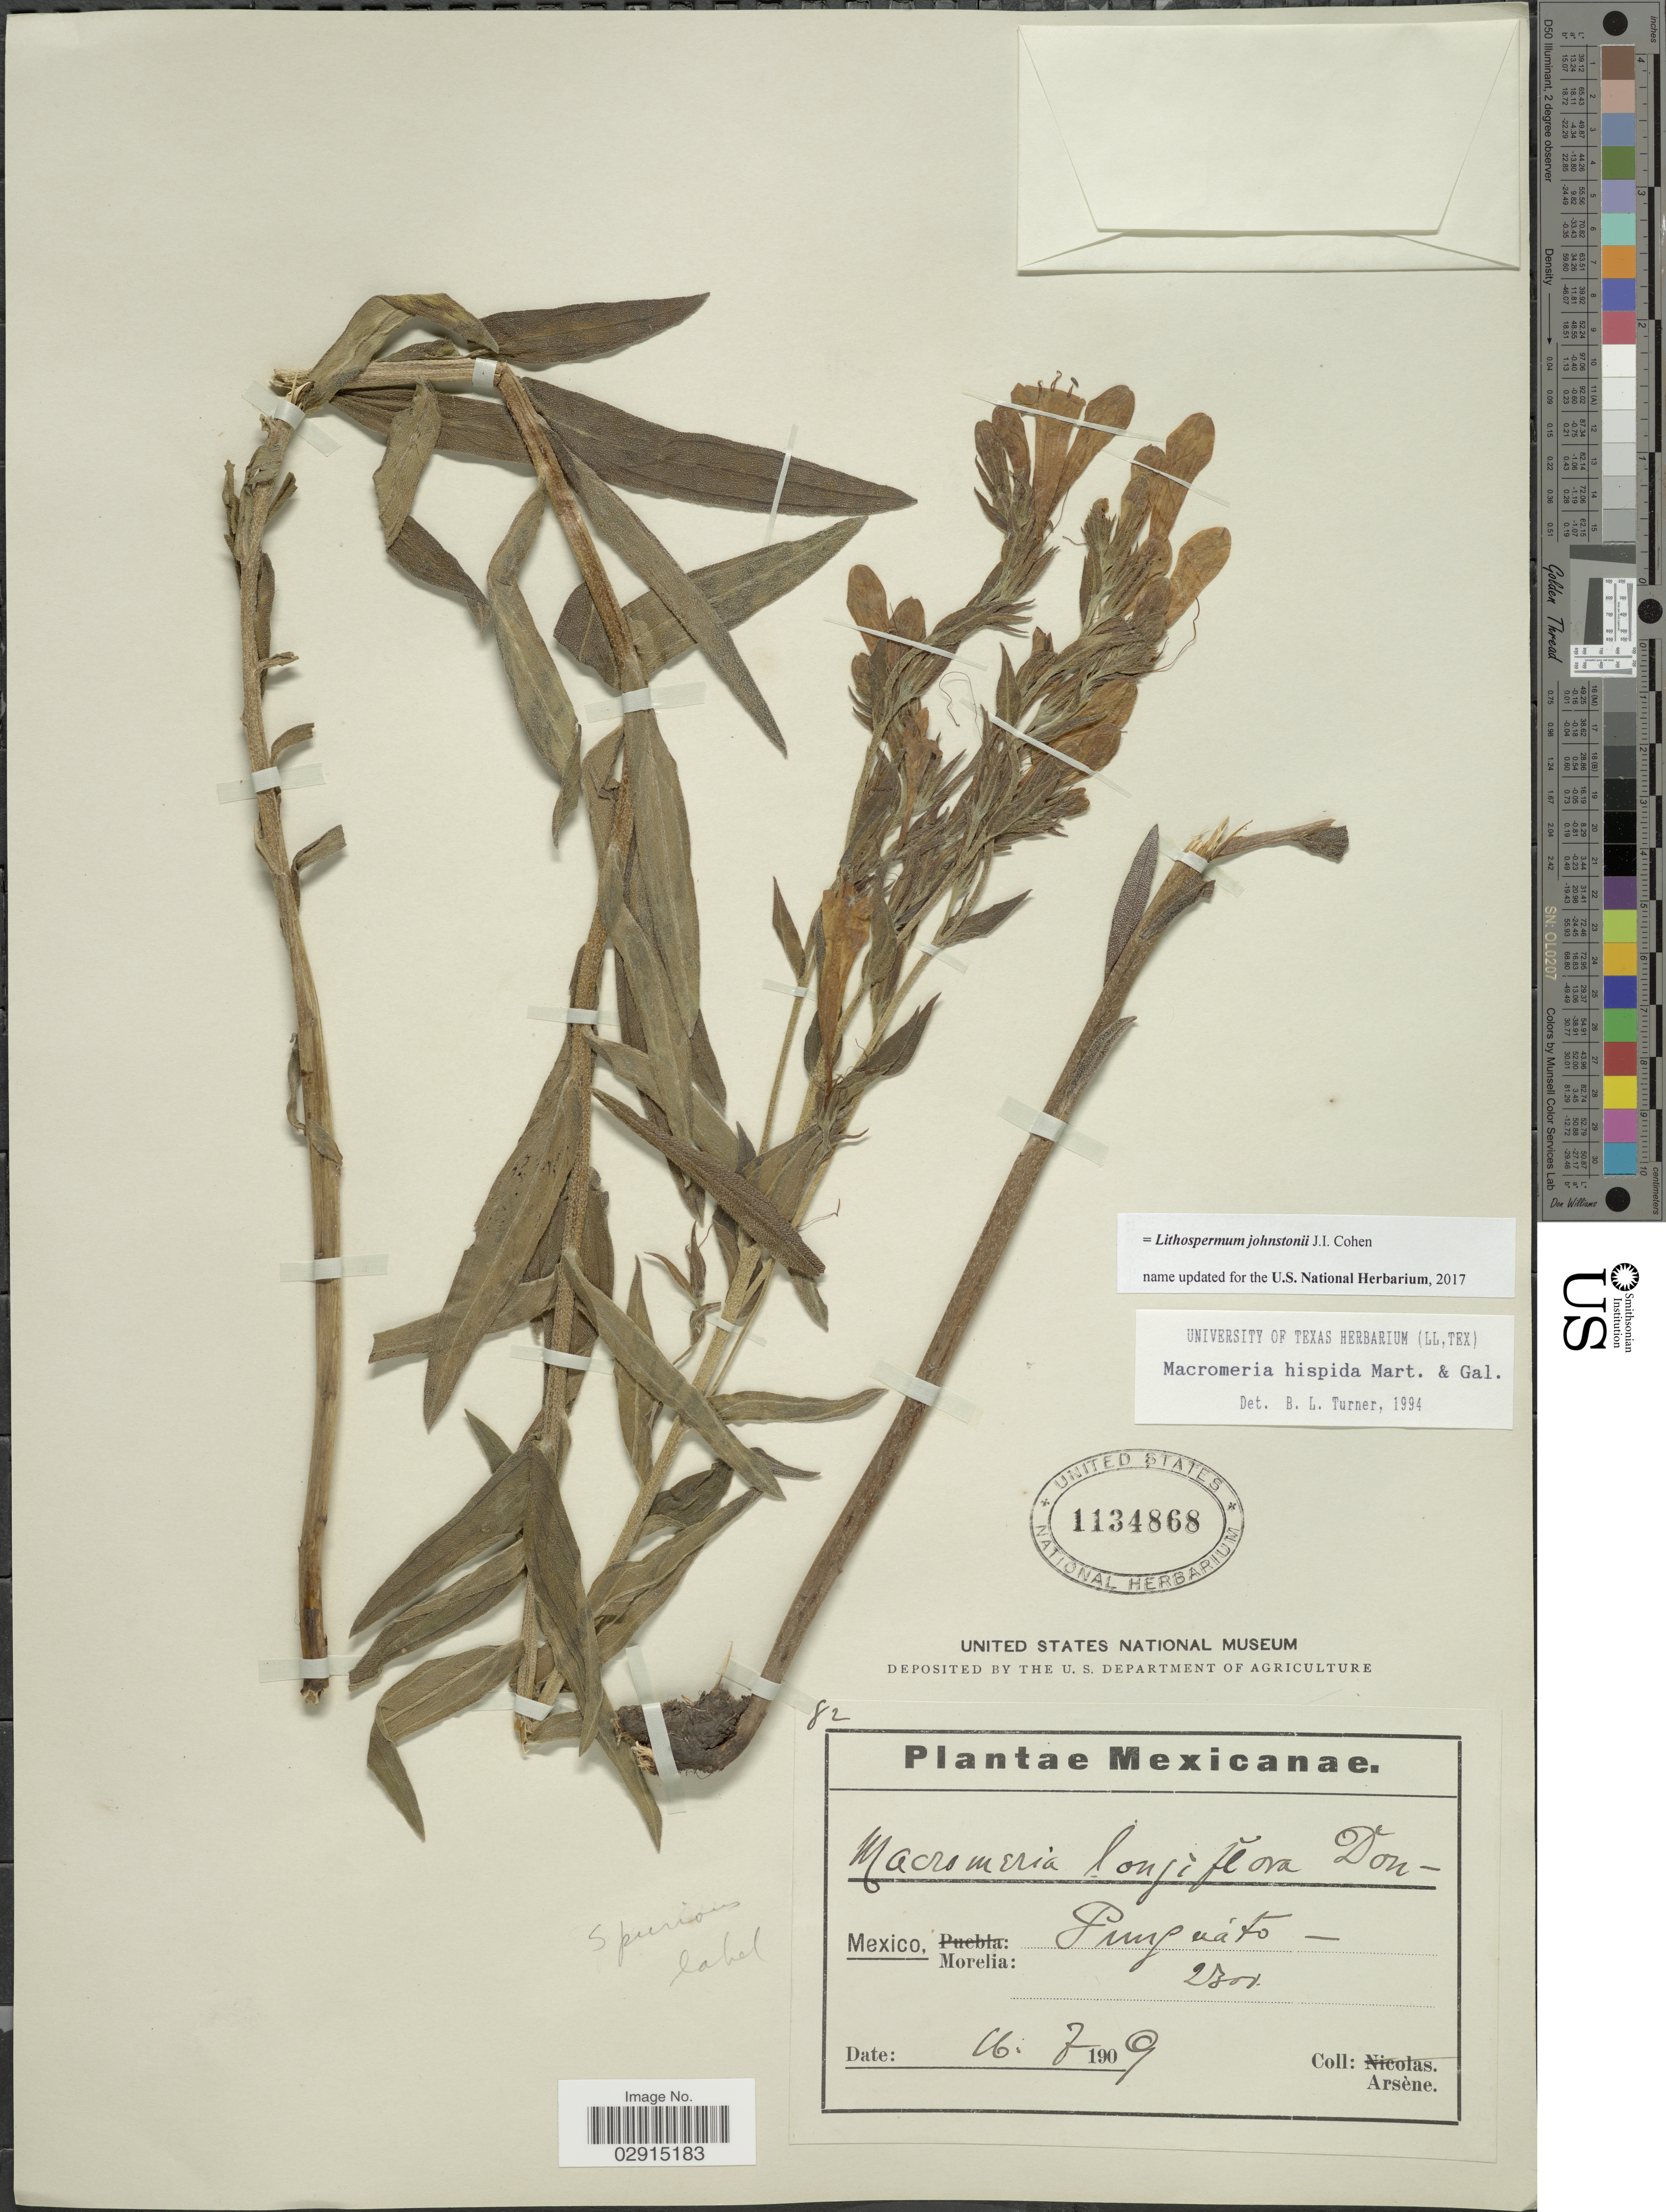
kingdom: Plantae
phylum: Tracheophyta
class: Magnoliopsida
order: Boraginales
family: Boraginaceae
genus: Lithospermum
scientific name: Lithospermum johnstonii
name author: Cohen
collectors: -- Arsène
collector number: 82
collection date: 1909-07-16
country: Mexico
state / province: Michoacán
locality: Morelia. Punhuáto.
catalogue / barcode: US 1134868